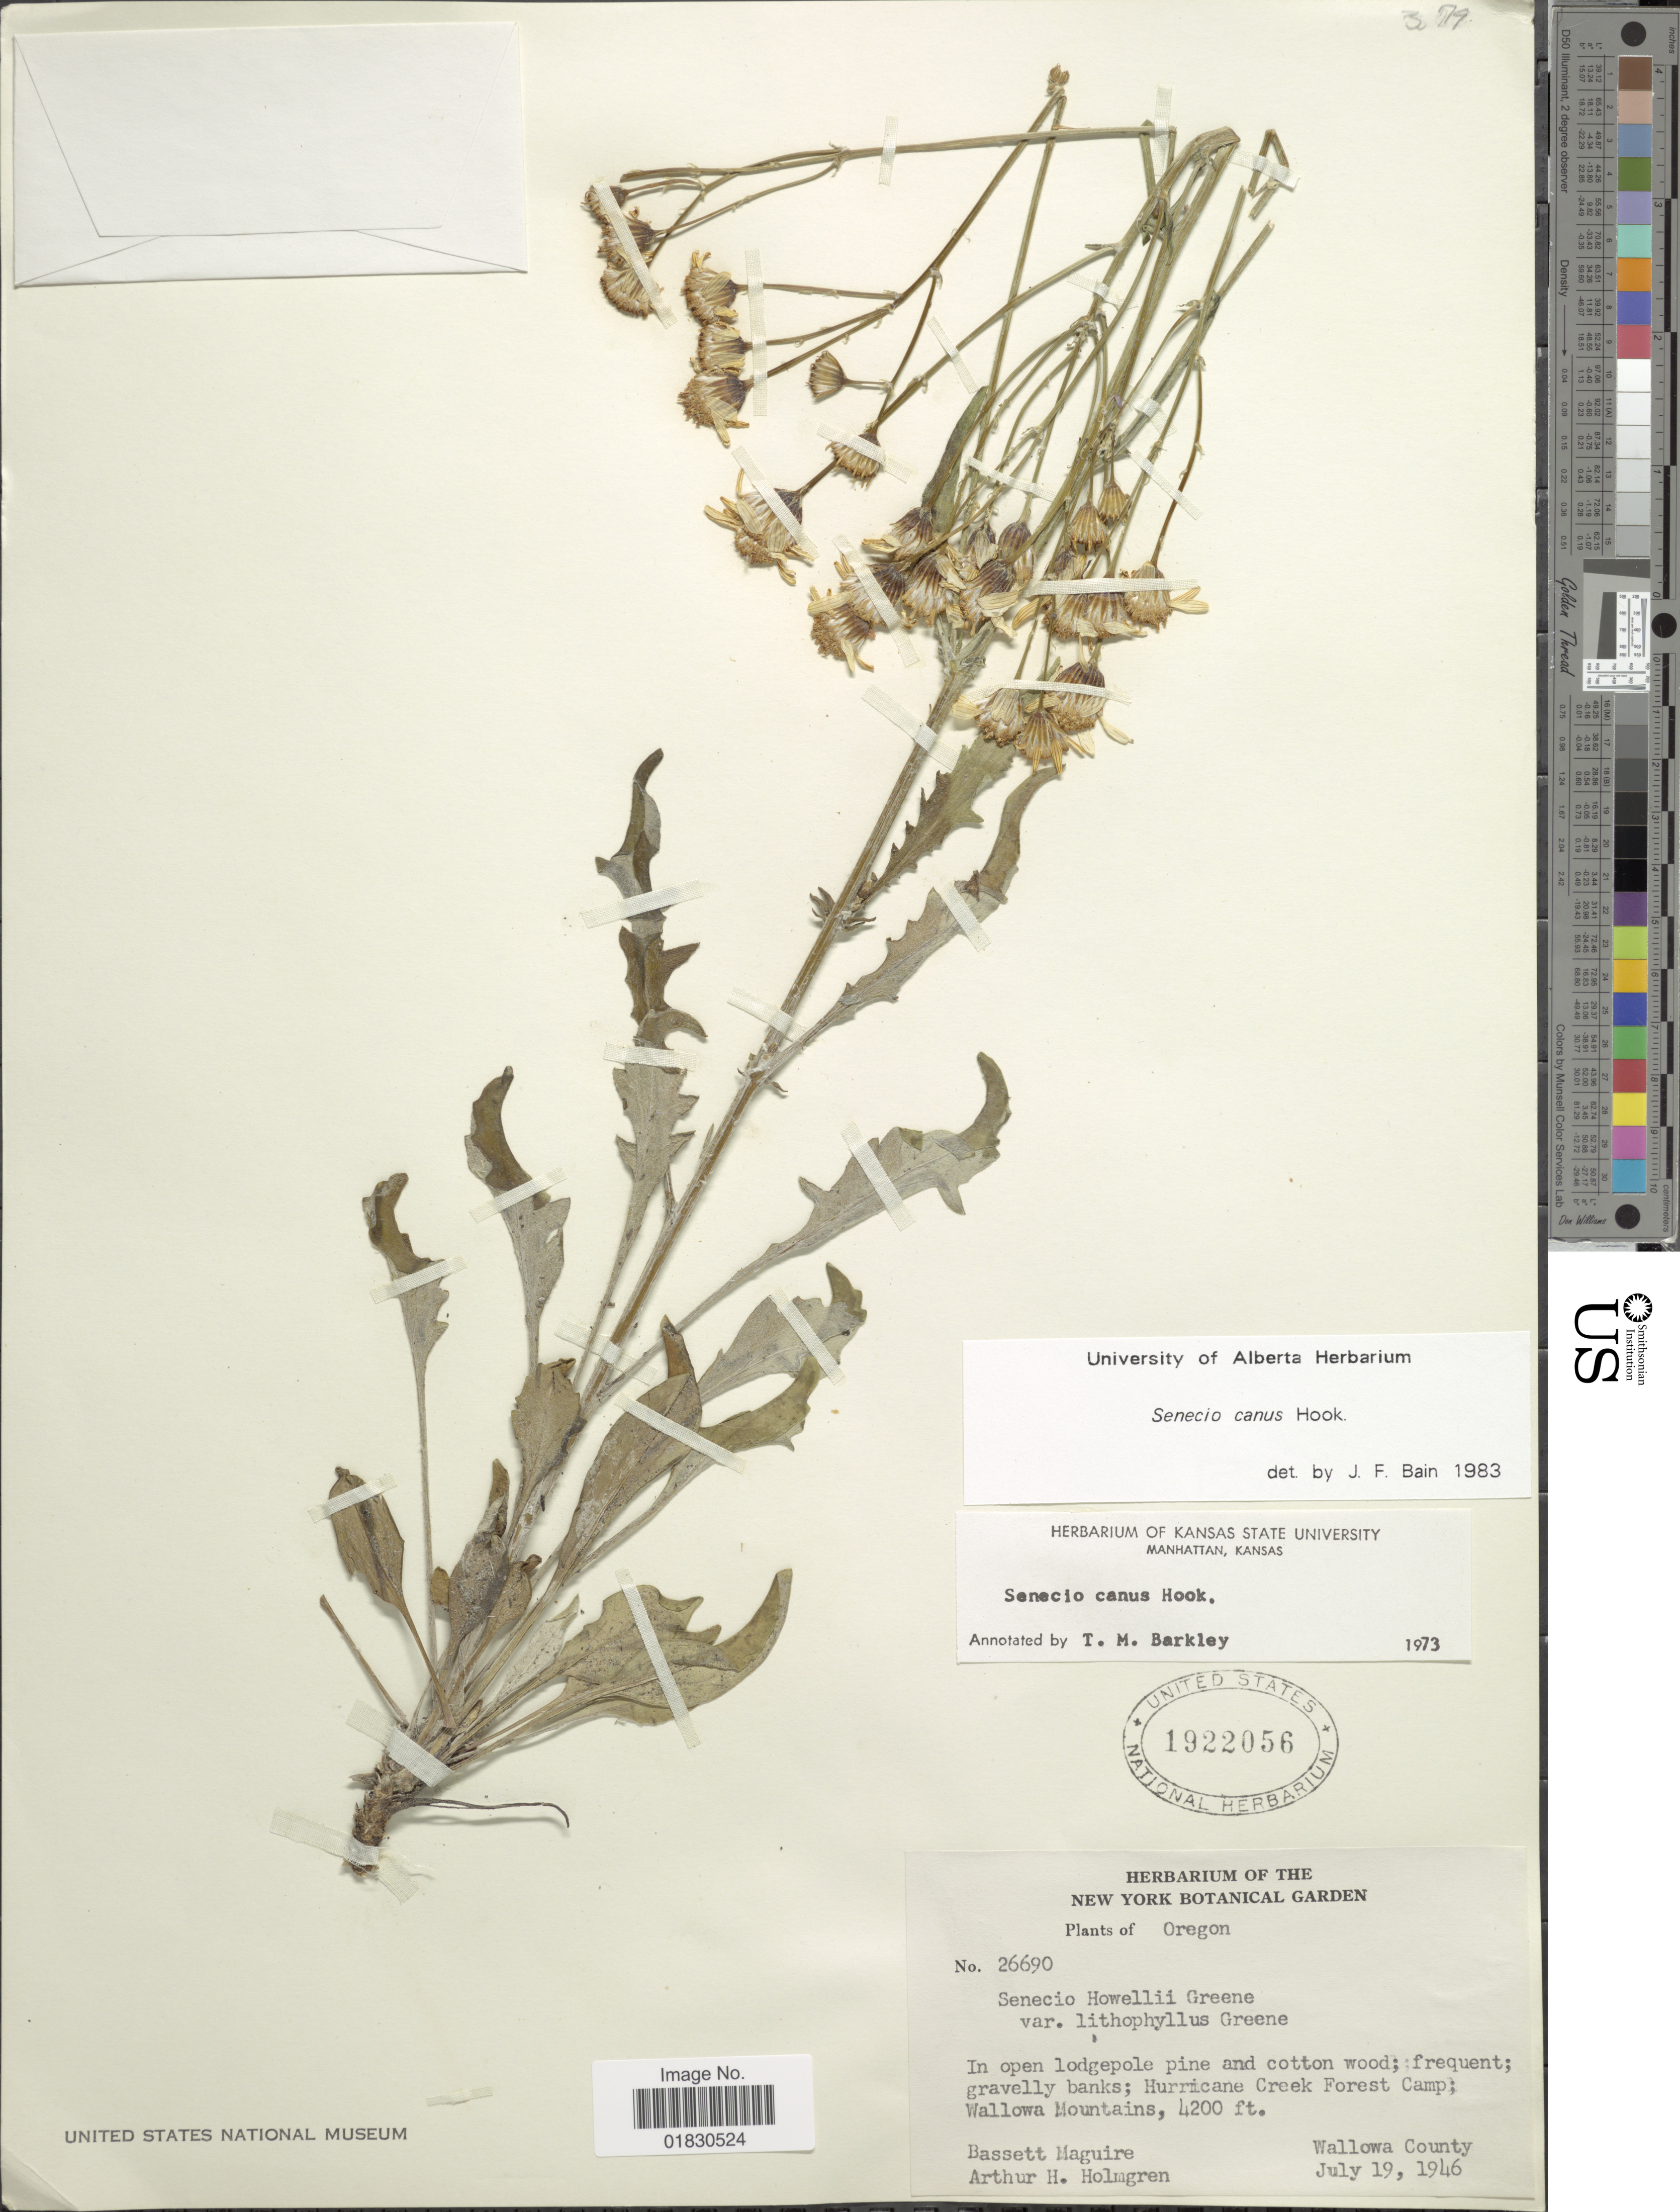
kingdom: Plantae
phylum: Tracheophyta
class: Magnoliopsida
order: Asterales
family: Asteraceae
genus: Packera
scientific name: Packera cana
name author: (Hook.) W.A. Weber & Á. Löve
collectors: B. Maguire & A. H. Holmgren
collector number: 26690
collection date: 1946-07-19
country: United States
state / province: Oregon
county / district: Wallowa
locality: Hurricane Creek Forest Camp, Wallowa Mountains, Wallowa County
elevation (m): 1280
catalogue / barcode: US 1922056